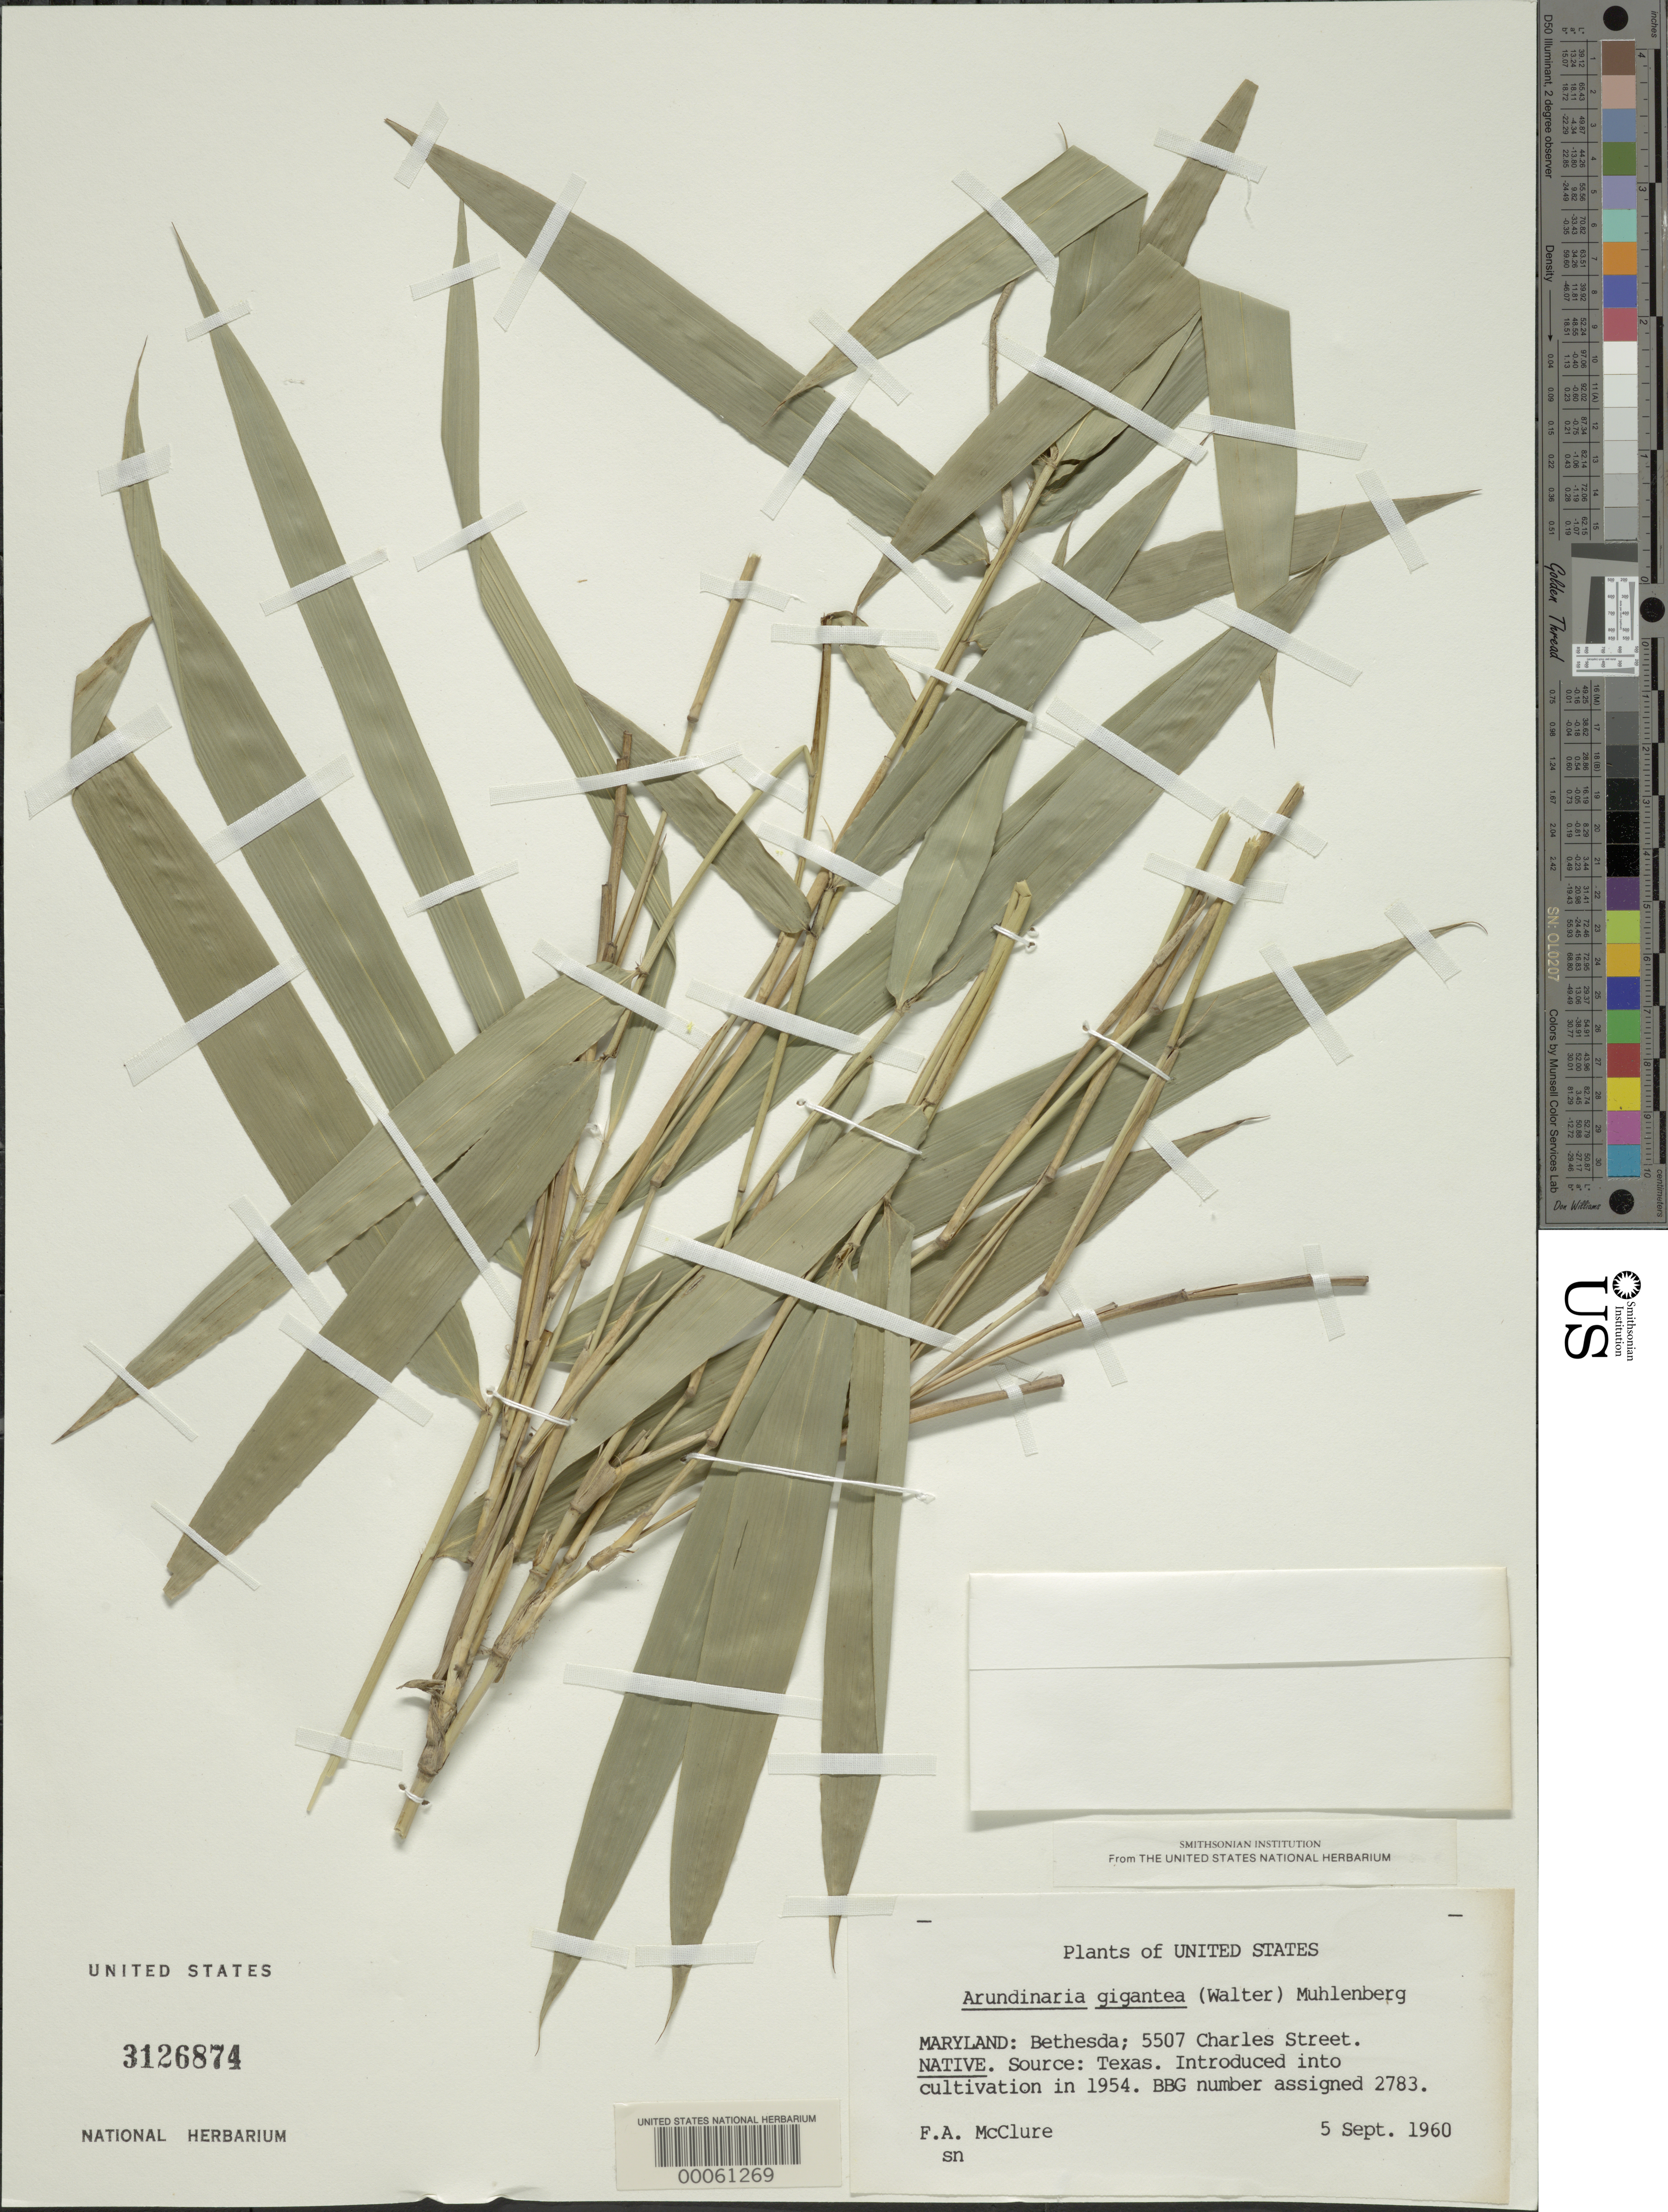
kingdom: Plantae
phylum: Tracheophyta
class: Liliopsida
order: Poales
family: Poaceae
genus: Arundinaria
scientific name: Arundinaria gigantea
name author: (Walter) Muhl.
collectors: F. A. McClure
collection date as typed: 05 Sep 1960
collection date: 1960-09-05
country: United States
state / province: Maryland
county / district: Montgomery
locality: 5507 Charles Street, Bethesda (McClure's garden)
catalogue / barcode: US 3126874